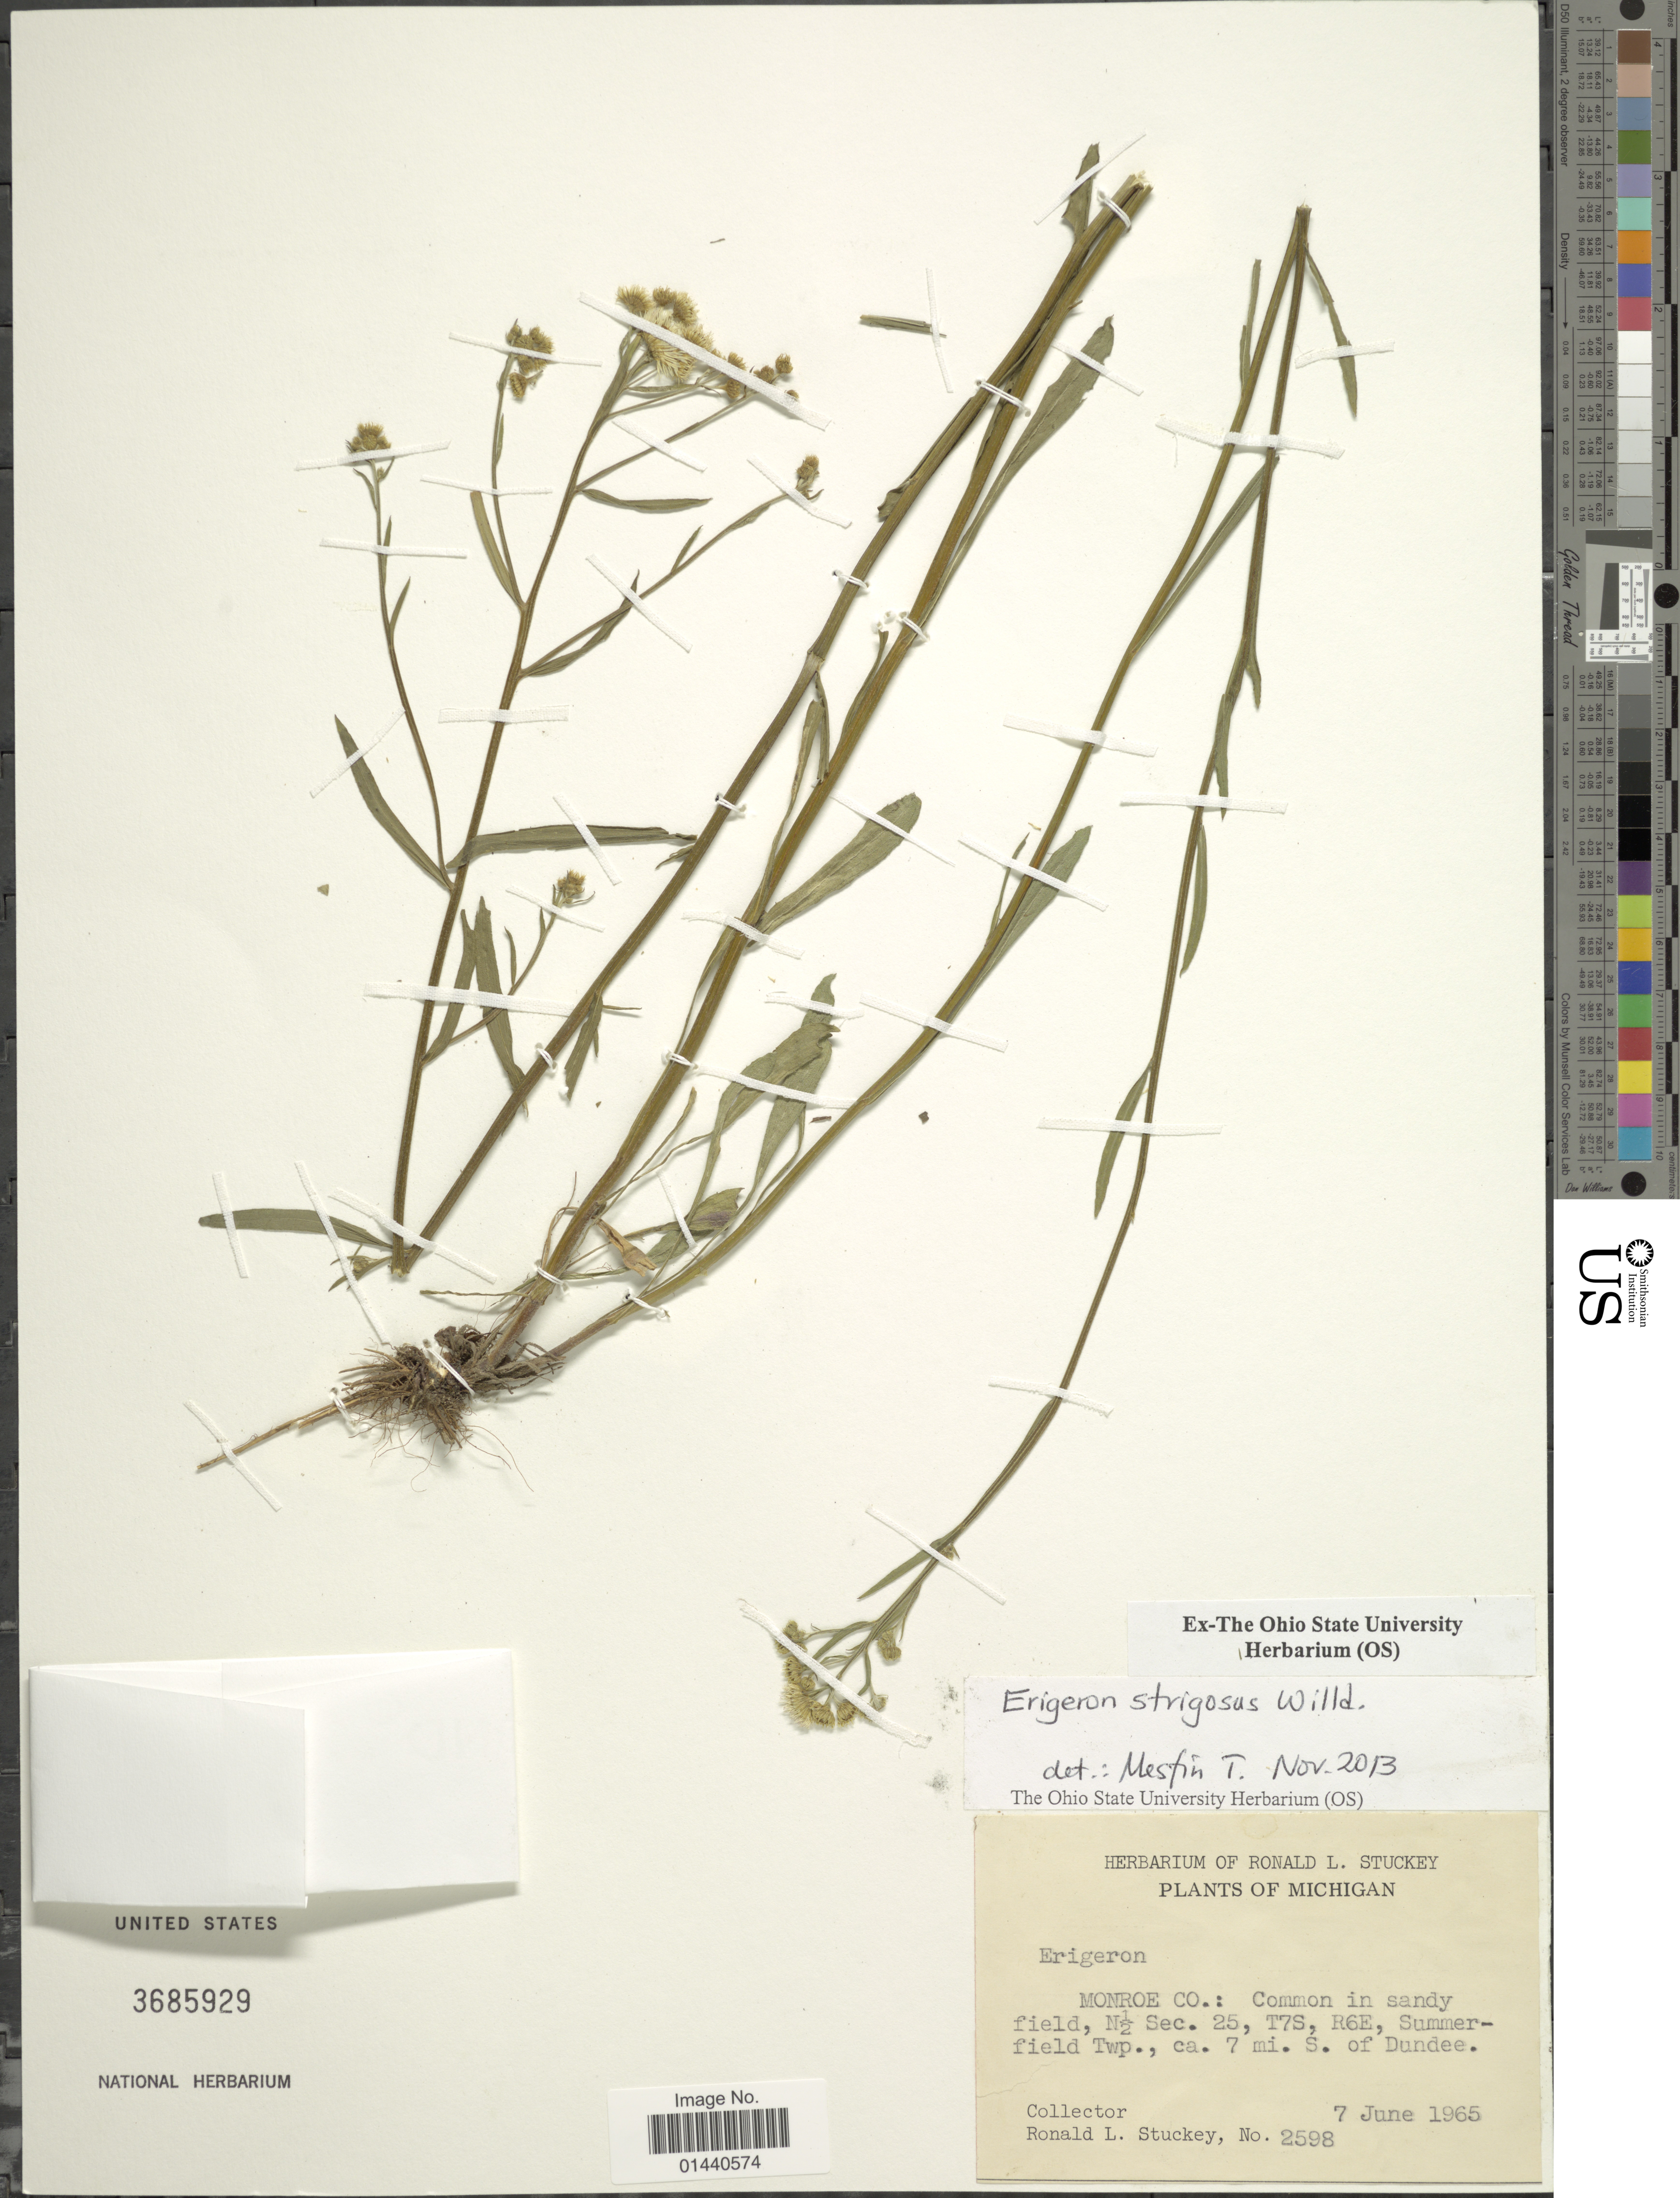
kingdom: Plantae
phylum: Tracheophyta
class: Magnoliopsida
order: Asterales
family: Asteraceae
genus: Erigeron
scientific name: Erigeron strigosus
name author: Muhl. ex Willd.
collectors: R. L. Stuckey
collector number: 2598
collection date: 1965-06-07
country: United States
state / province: Michigan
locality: Monroe Co.: N½ Sec. 25, T7S, R6E, Summerfield Twp., ca. 7 mi. S. of Dundee.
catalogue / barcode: US 3685929